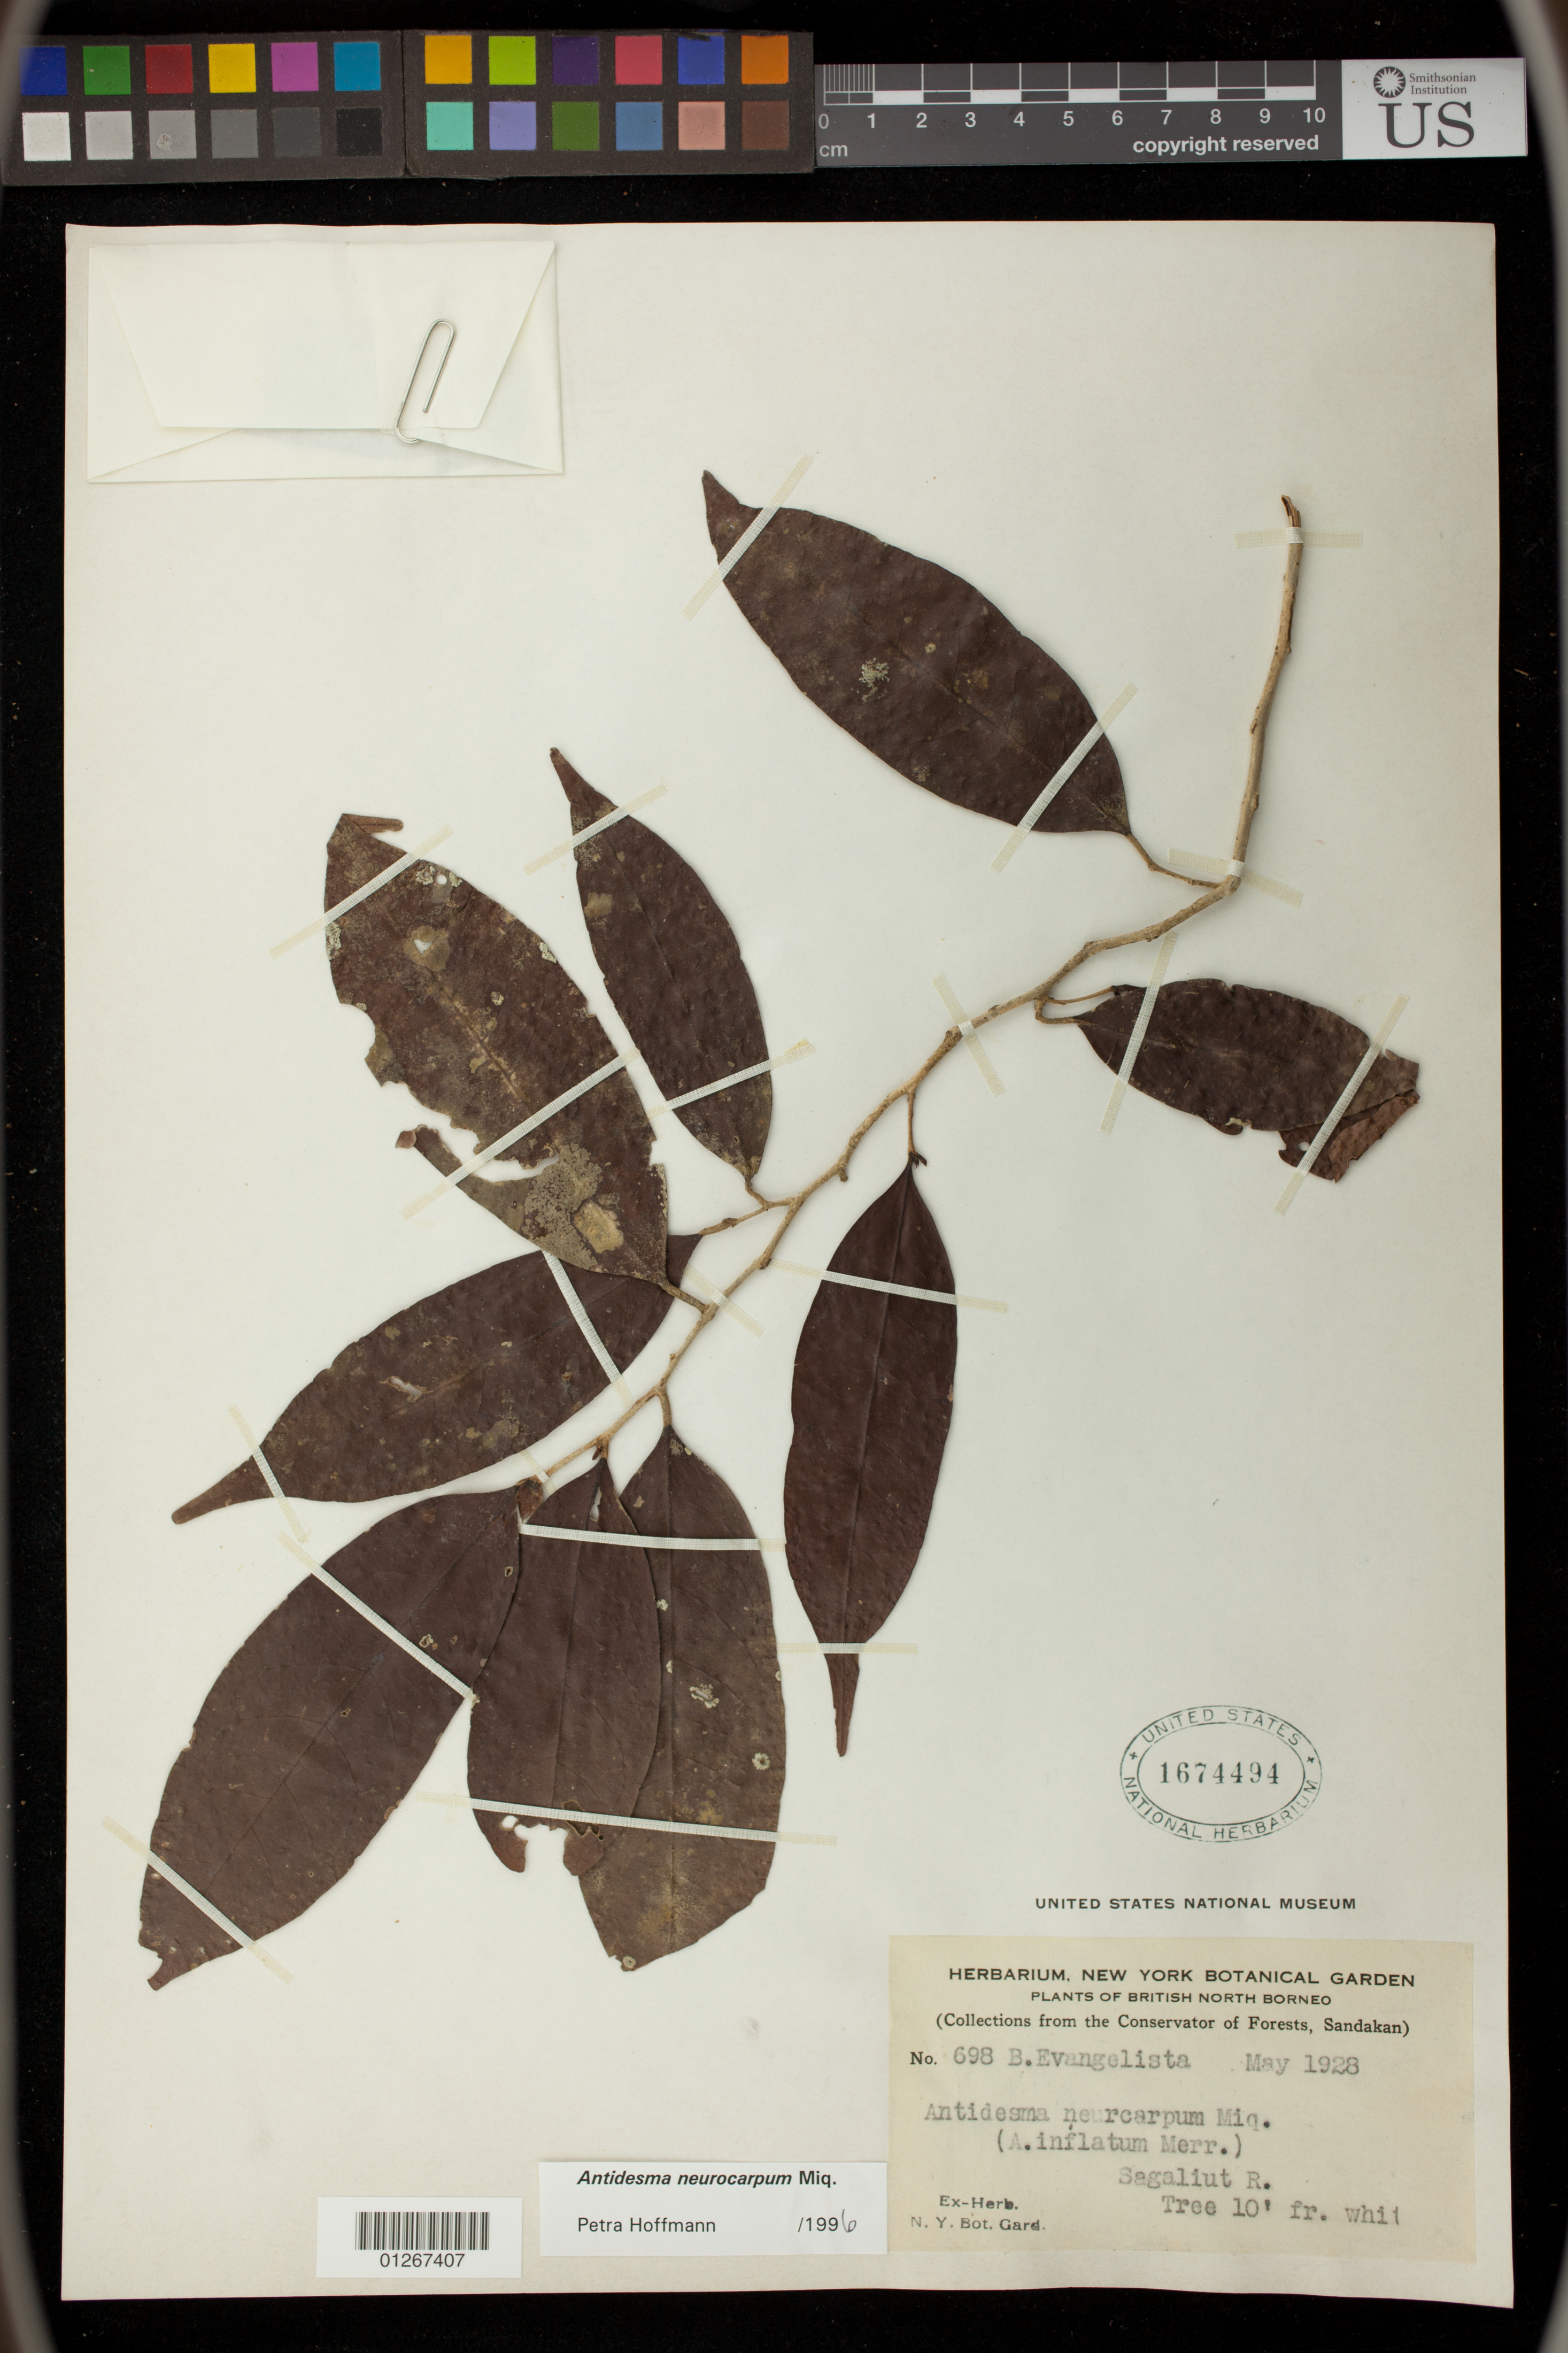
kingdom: Plantae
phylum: Tracheophyta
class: Magnoliopsida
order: Malpighiales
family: Phyllanthaceae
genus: Antidesma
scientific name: Antidesma neurocarpum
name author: Miq.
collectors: B. Evangelista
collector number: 698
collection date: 1928-05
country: Malaysia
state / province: Sabah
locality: Sandakan, British North Borneo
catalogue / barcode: US 1674494